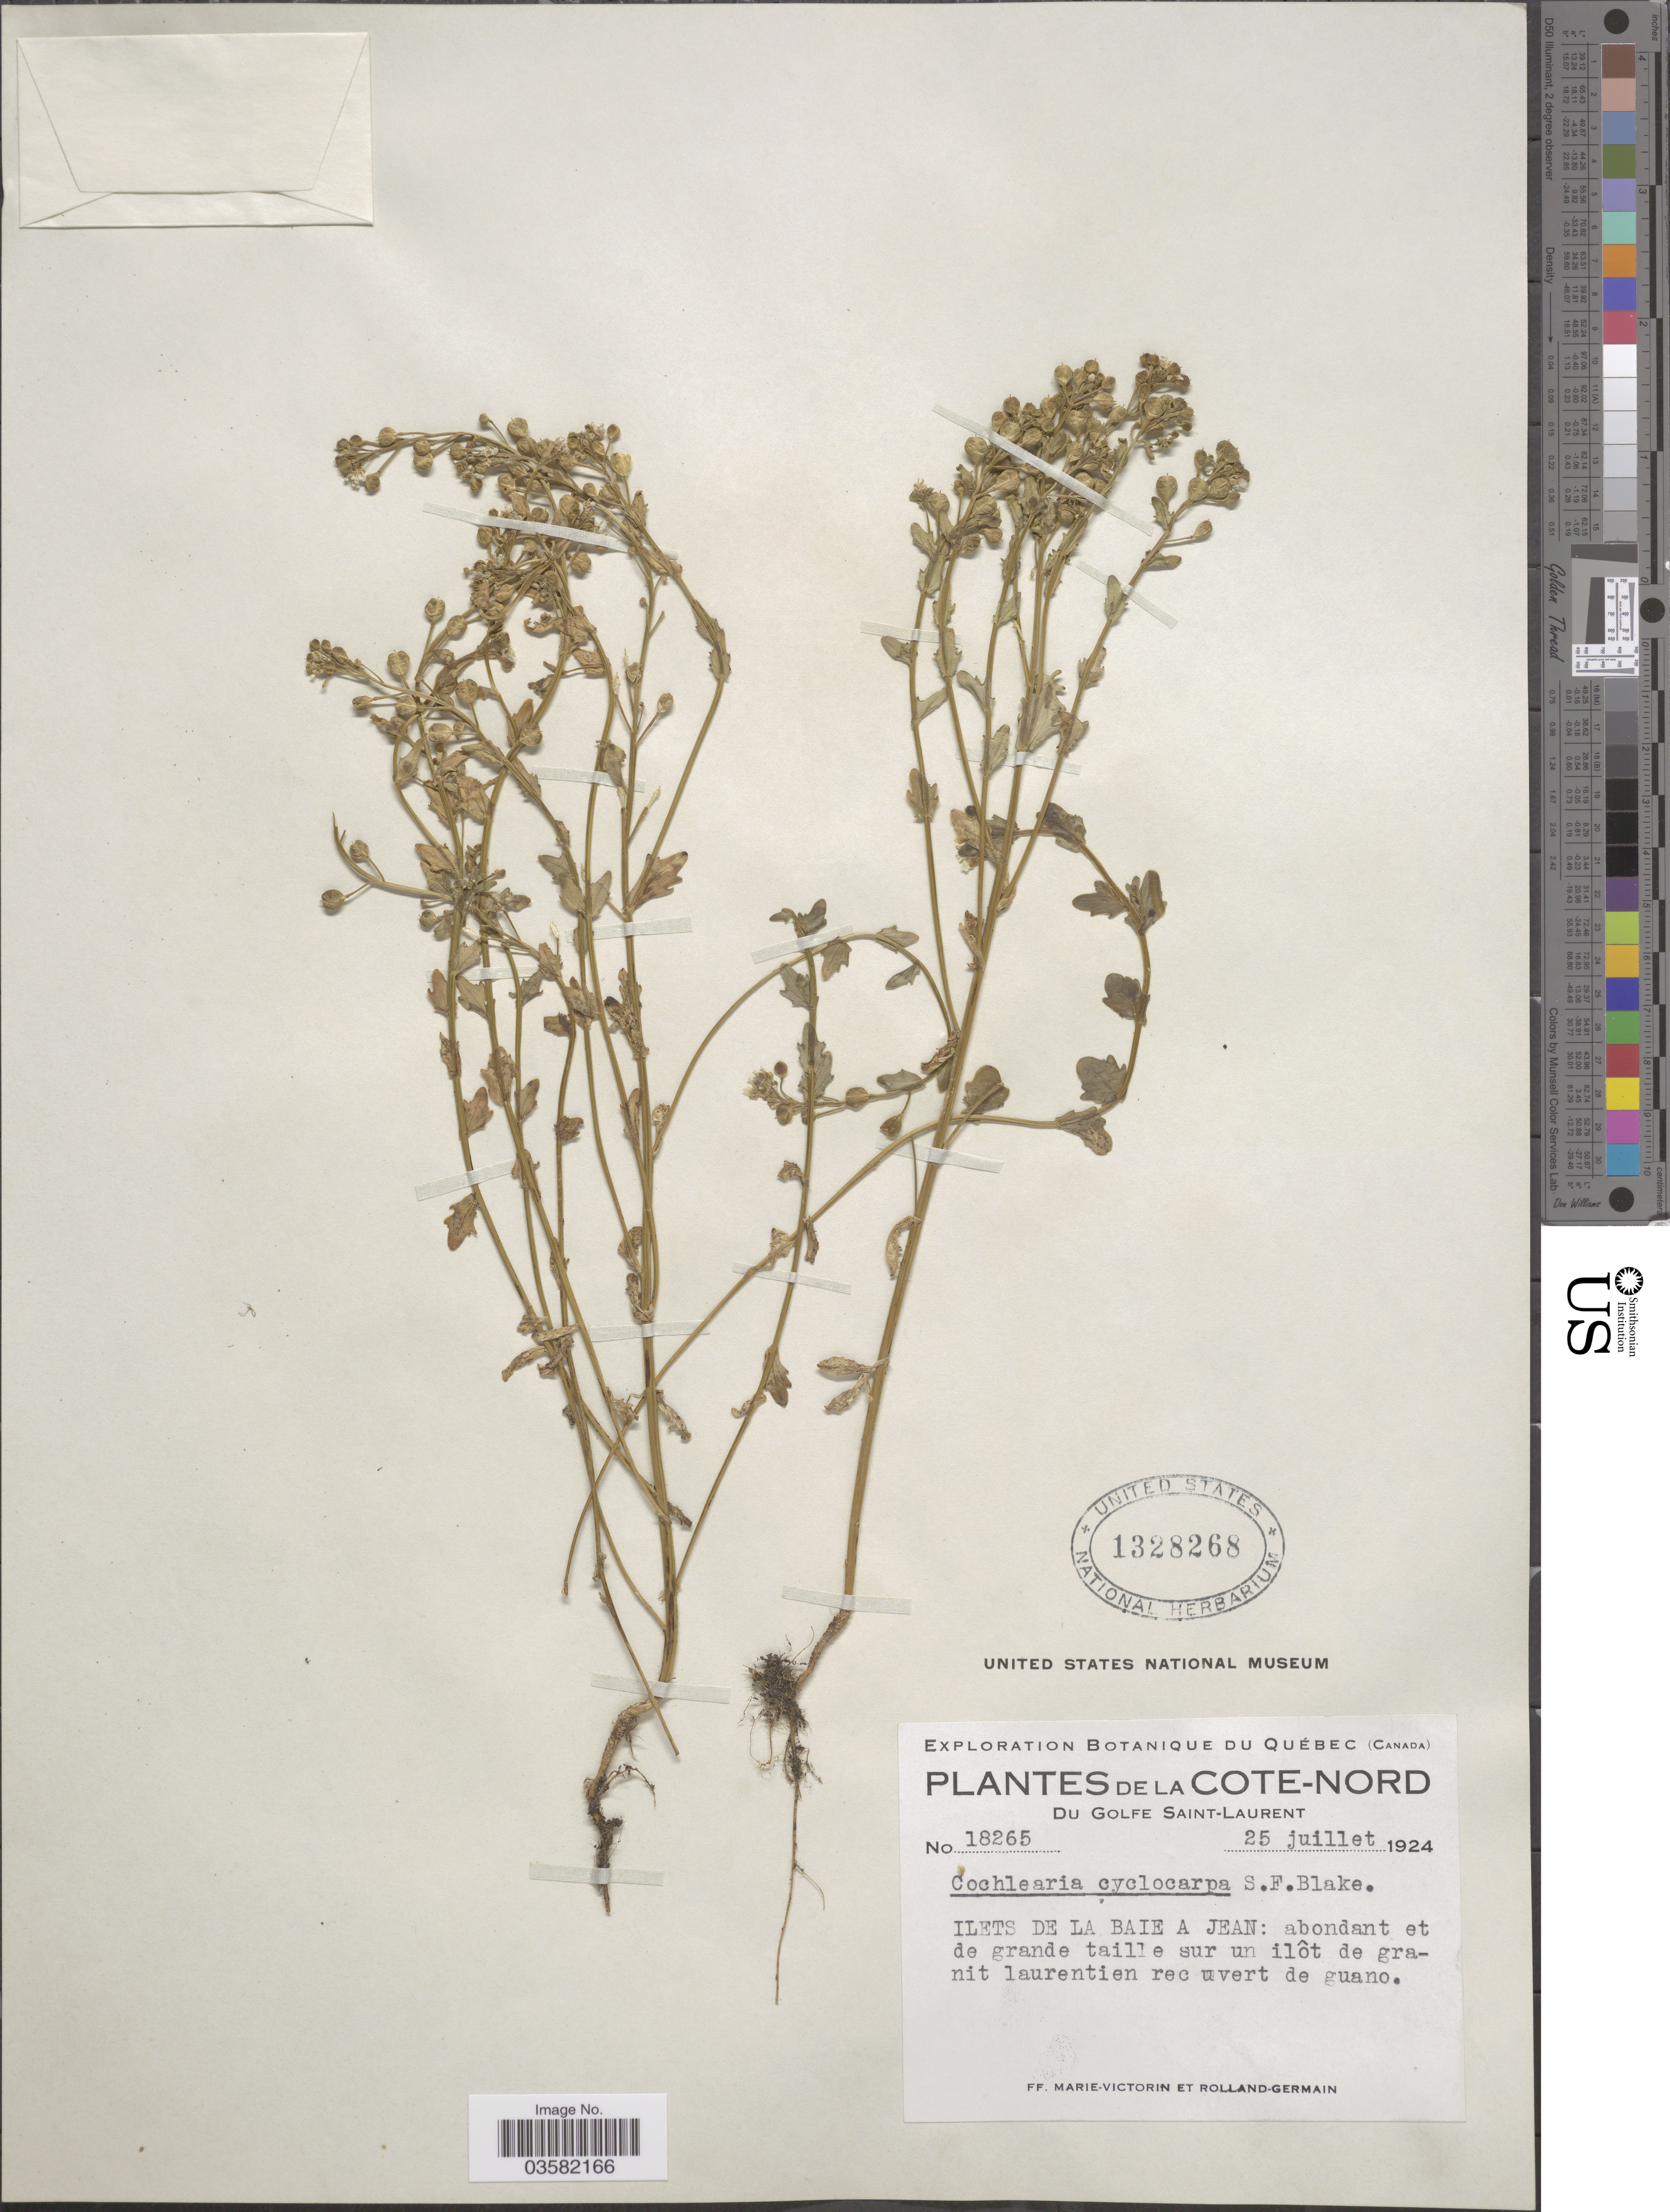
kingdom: Plantae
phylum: Tracheophyta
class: Magnoliopsida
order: Brassicales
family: Brassicaceae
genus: Cochlearia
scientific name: Cochlearia cyclocarpa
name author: S.F. Blake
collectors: F. Marie-Victorin & Rolland-Germain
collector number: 18265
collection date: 1924-07-25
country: Canada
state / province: Quebec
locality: La Cote-Nord. Ilets de La Baie a Jean.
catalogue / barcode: US 1328268